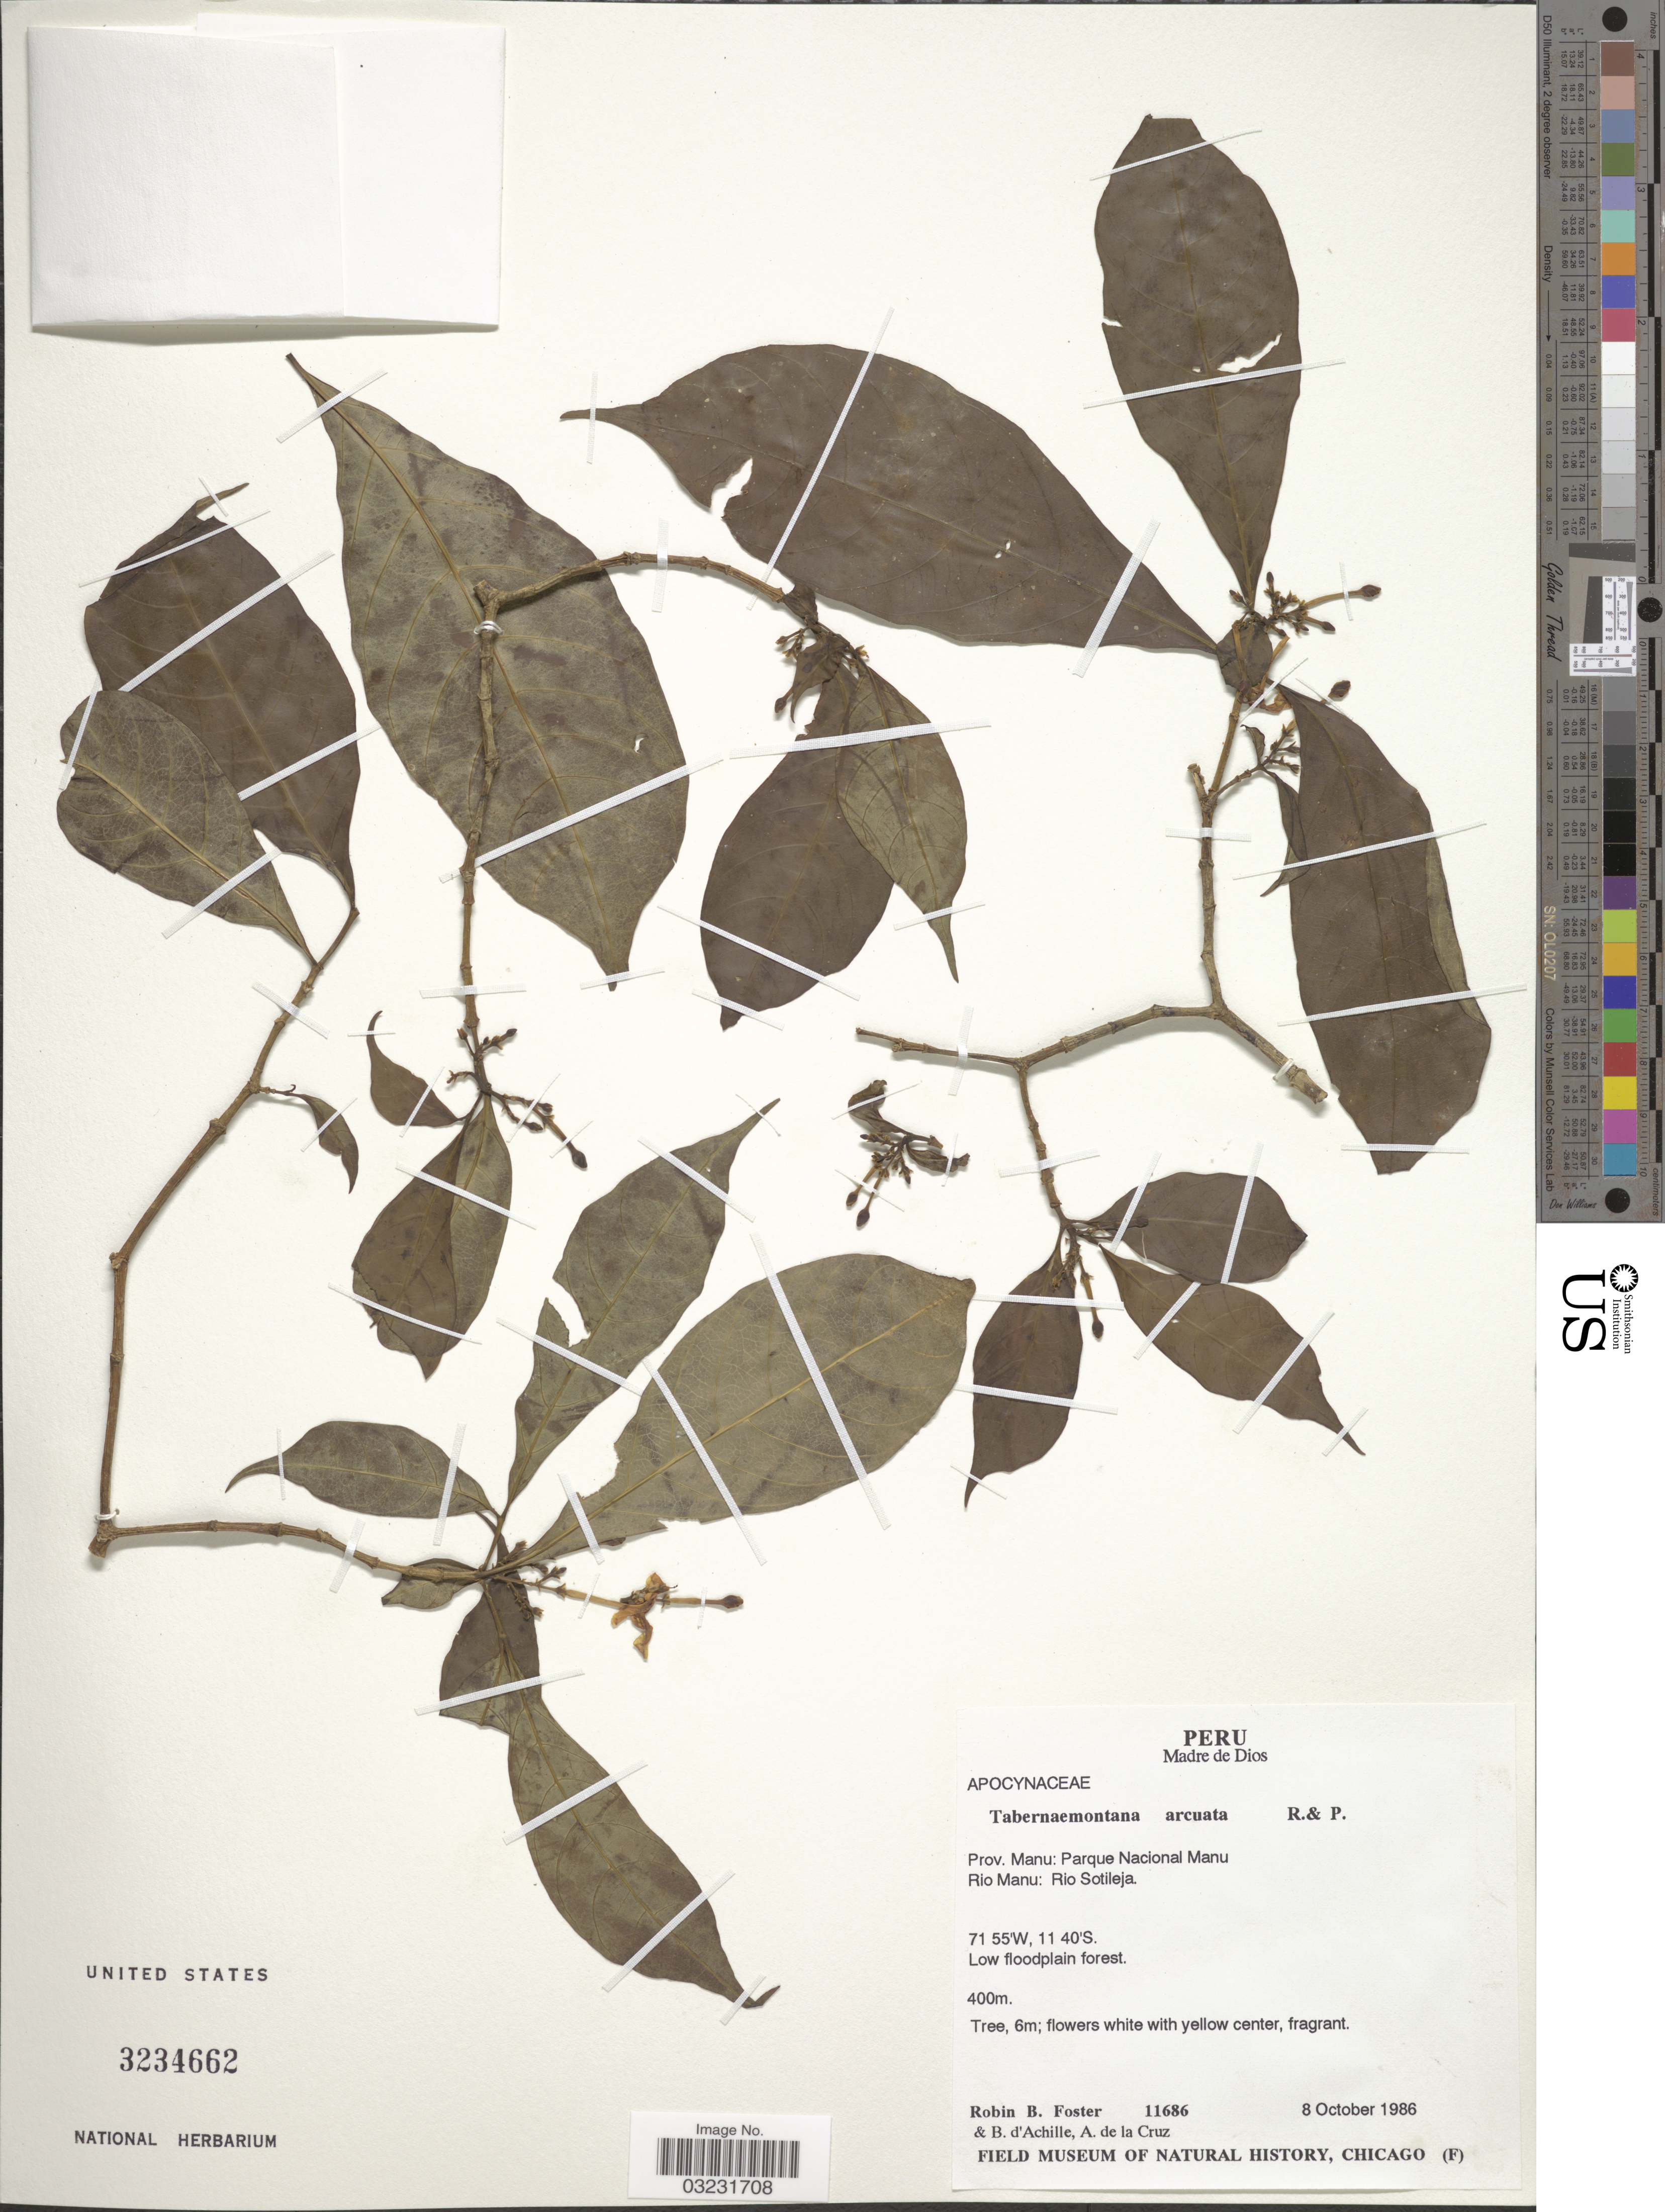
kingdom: Plantae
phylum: Tracheophyta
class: Magnoliopsida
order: Gentianales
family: Apocynaceae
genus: Tabernaemontana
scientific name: Tabernaemontana cymosa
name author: Jacq.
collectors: R. B. Foster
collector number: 11686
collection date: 1986-10-08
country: Peru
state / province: Madre de Dios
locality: Prov. Manu: Parque Nacional Manu. Rio Manu: Rio Sotileja.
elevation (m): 400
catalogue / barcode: US 3234662